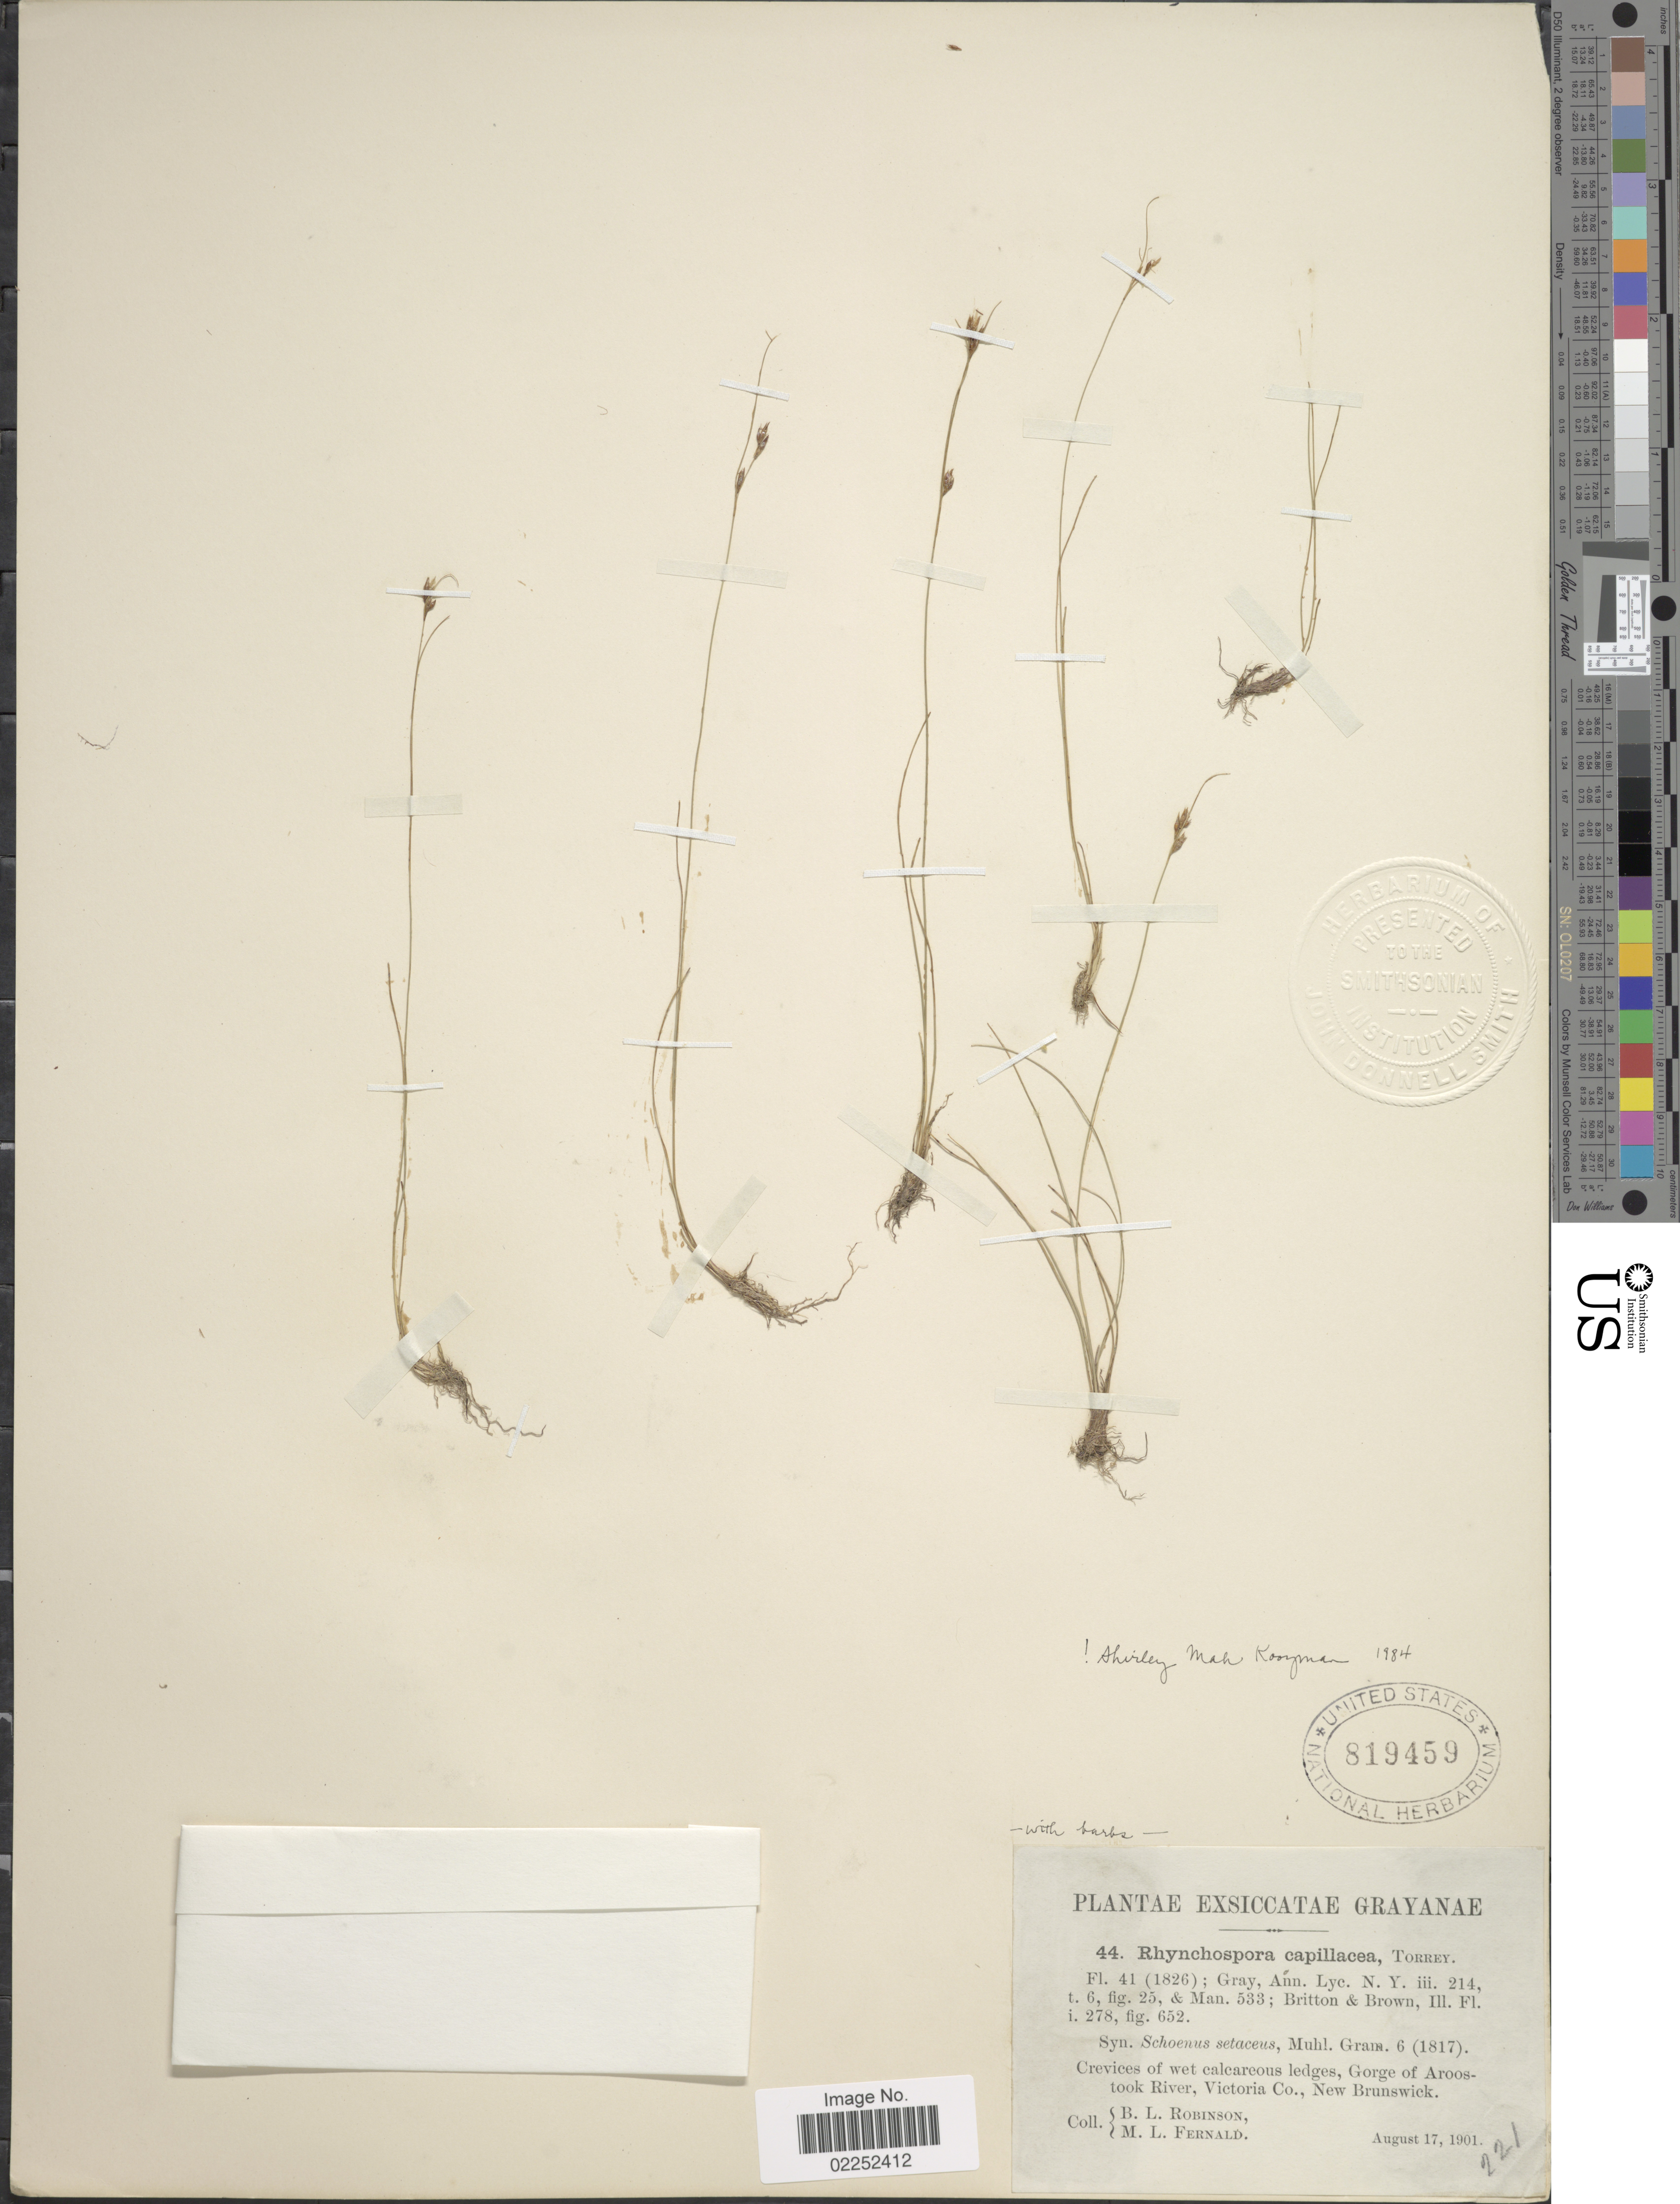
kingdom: Plantae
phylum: Tracheophyta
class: Liliopsida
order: Poales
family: Cyperaceae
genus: Rhynchospora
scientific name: Rhynchospora capillacea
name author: Torr.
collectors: B. L. Robinson & M. L. Fernald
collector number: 44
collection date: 1901-08-17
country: Canada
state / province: New Brunswick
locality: Crevices of wet calcareous ldges, Gorges of Aroostook River, Victoria Co.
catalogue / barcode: US 819459